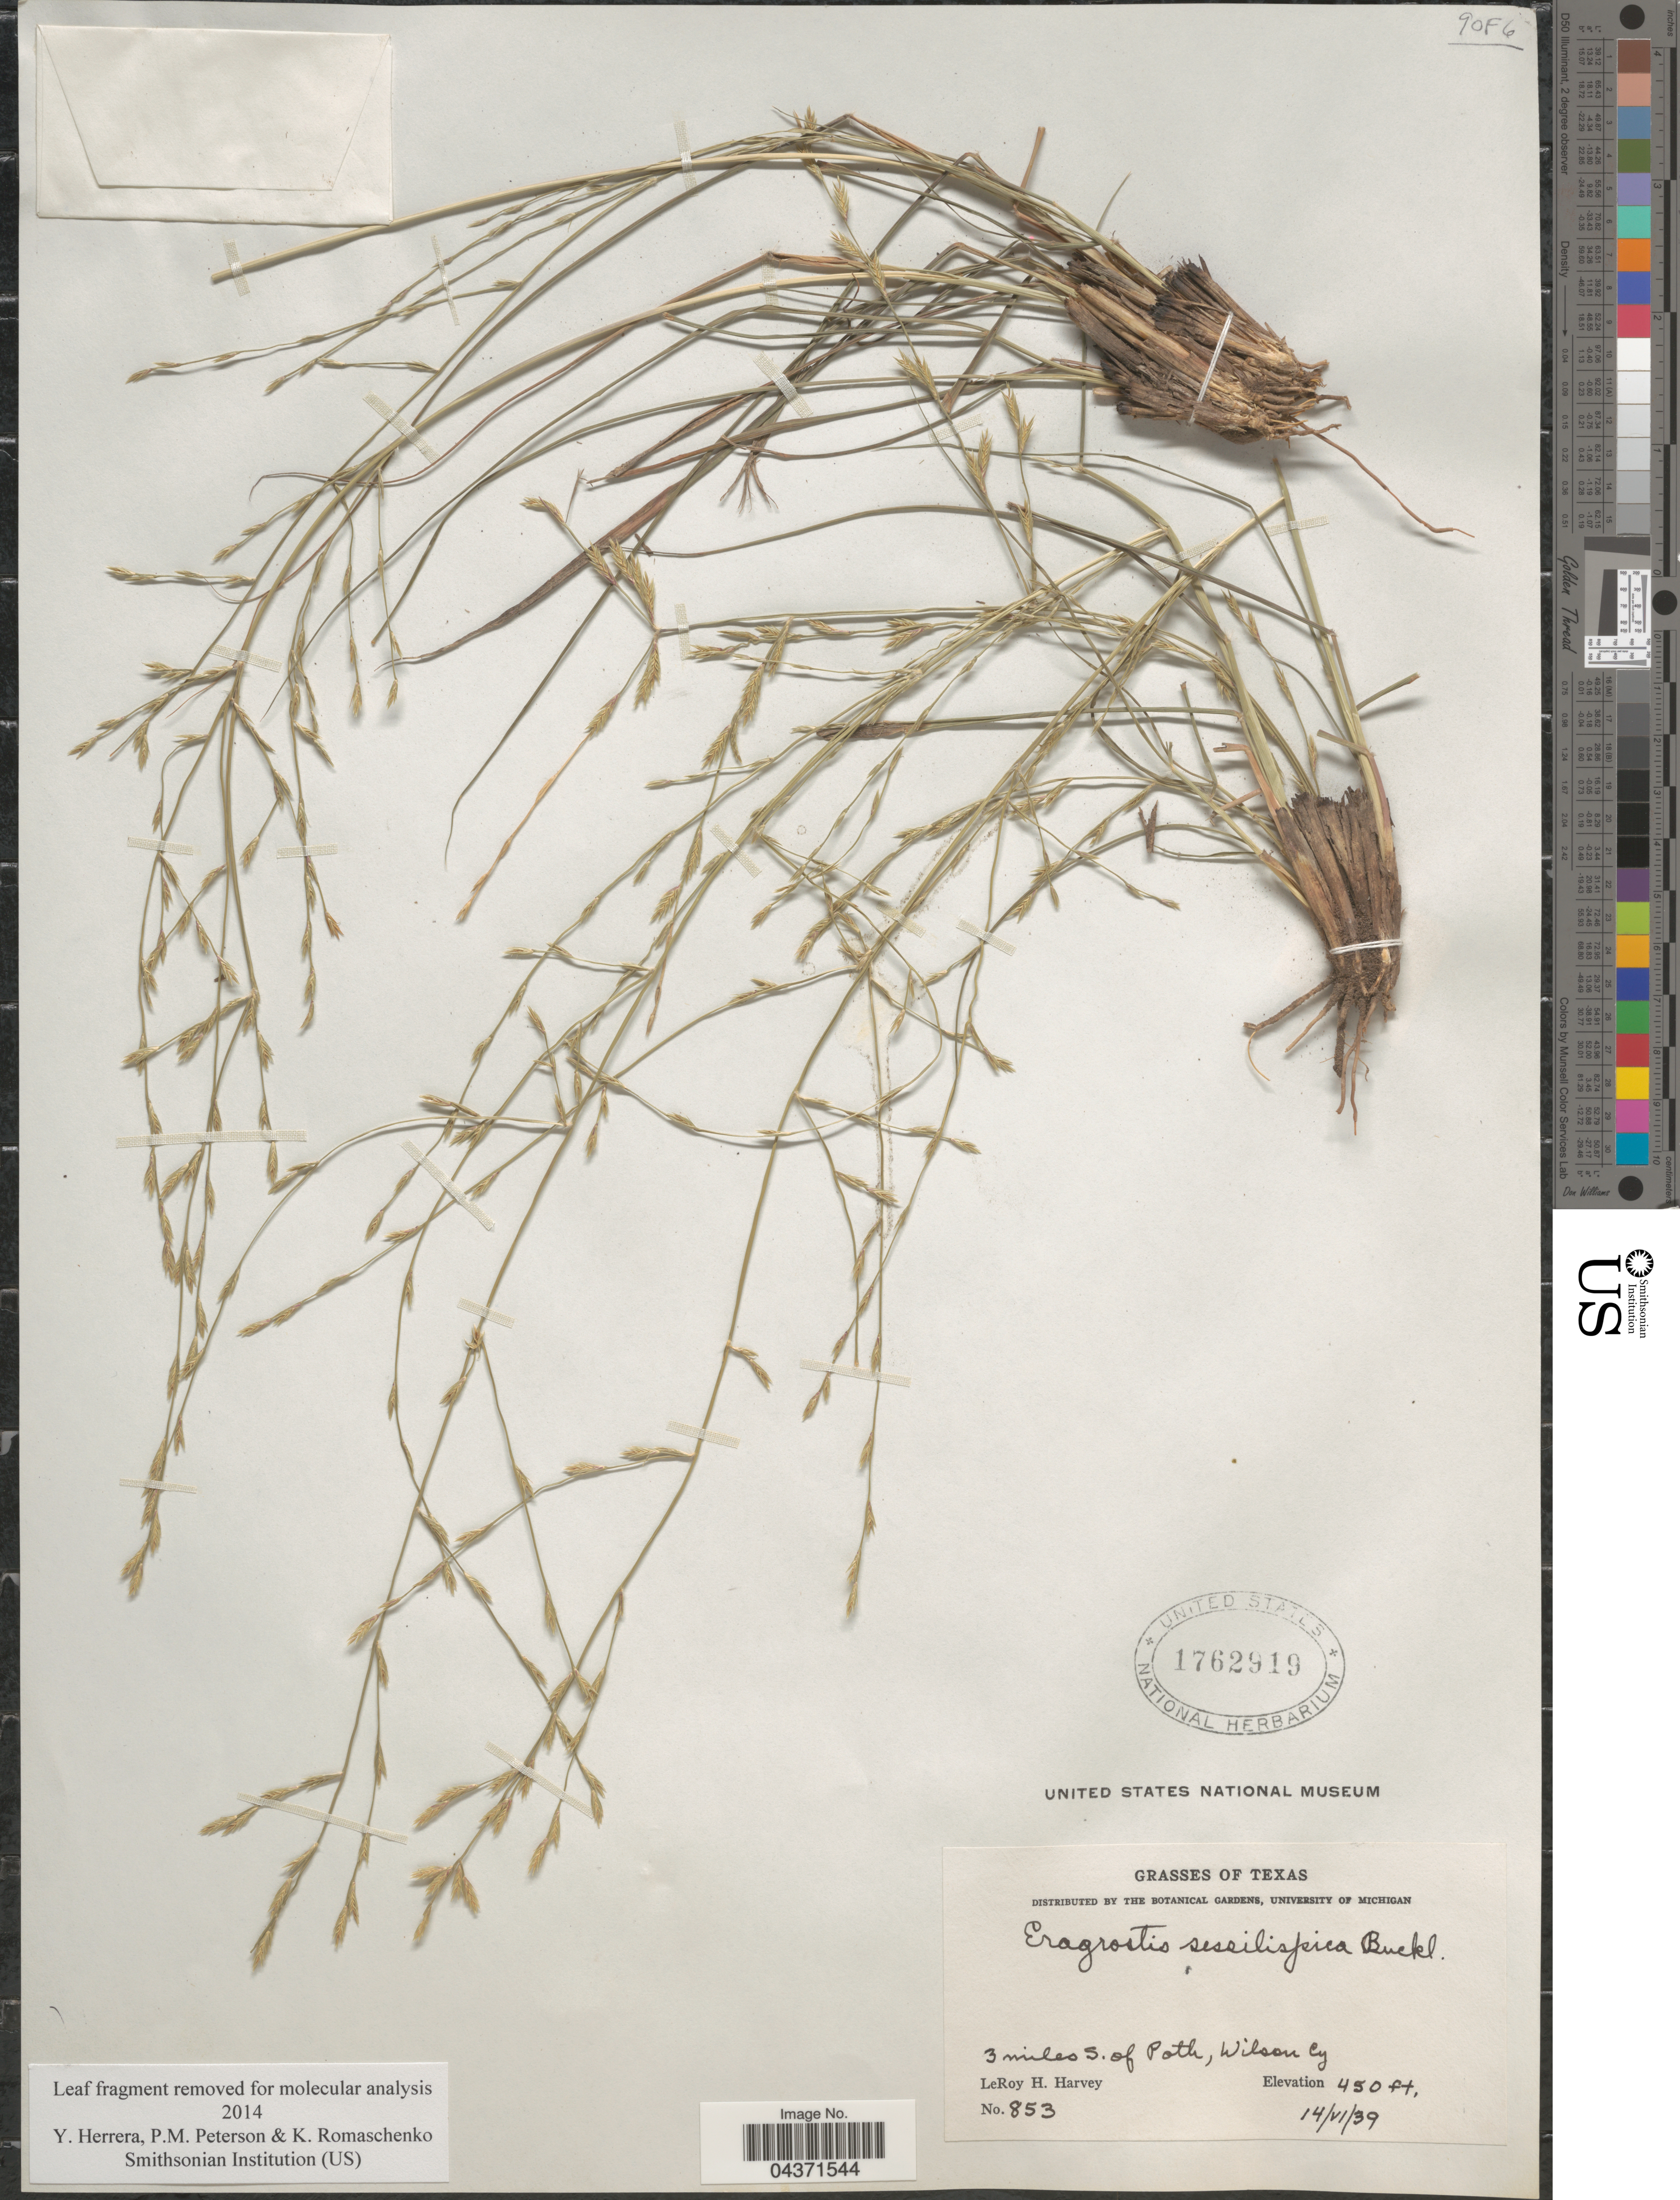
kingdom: Plantae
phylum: Tracheophyta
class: Liliopsida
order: Poales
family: Poaceae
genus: Eragrostis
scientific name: Eragrostis sessilispica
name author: Buckley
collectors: L. H. Harvey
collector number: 853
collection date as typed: Transcribed d/m/y: 14/6/39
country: United States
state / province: Texas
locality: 3 miles S. of Path, Wilson Cy.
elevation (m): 137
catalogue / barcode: US 1762919